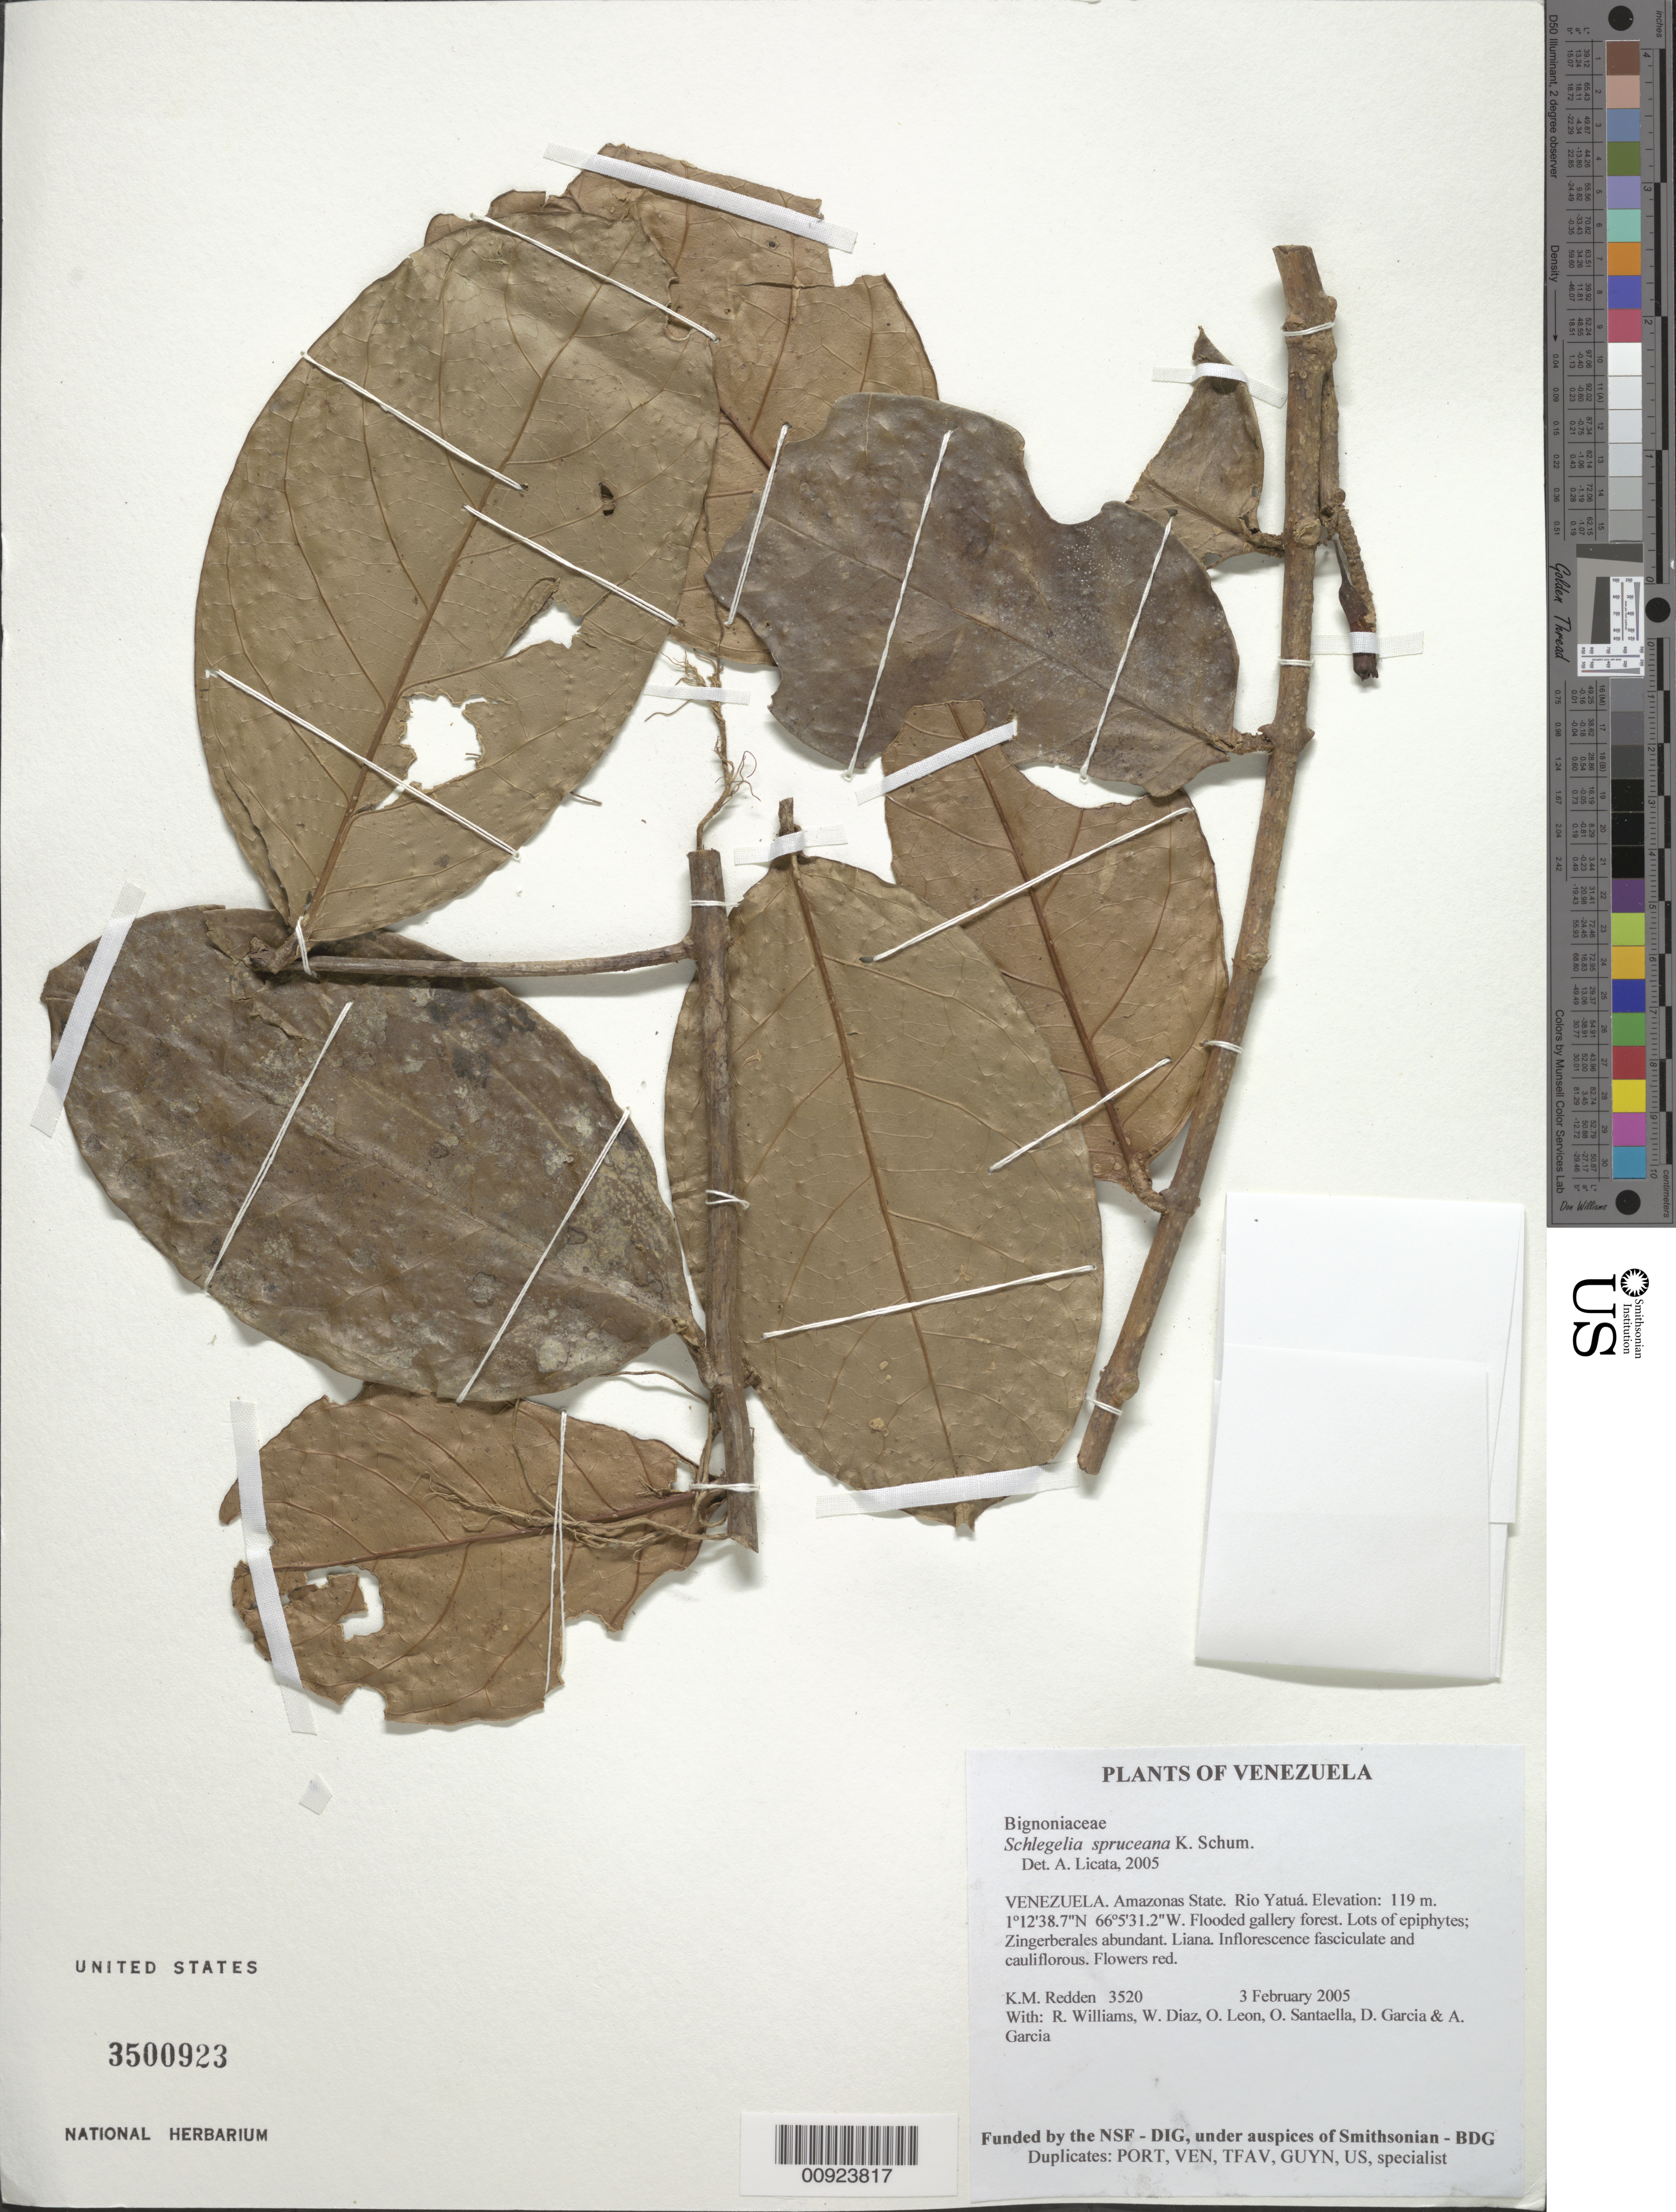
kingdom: Plantae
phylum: Tracheophyta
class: Magnoliopsida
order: Lamiales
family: Schlegeliaceae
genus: Schlegelia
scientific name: Schlegelia spruceana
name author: Bureau & K. Schum.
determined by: Licata, A., (PORT), Univ. Nac. Exp. de los Llanos Ezequiel Zamora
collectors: K. M. Redden, R. Williams, W. Díaz P., O. León, O. Santaella, D. Garcia & A. Garcia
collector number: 3520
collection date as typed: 3 February 2005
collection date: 2005-02-03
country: Venezuela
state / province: Amazonas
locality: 15 - Rio Yatuá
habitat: Flooded gallery forest. Lots of epiphytes; Zingerberales abundant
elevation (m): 119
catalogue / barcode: US 3500923